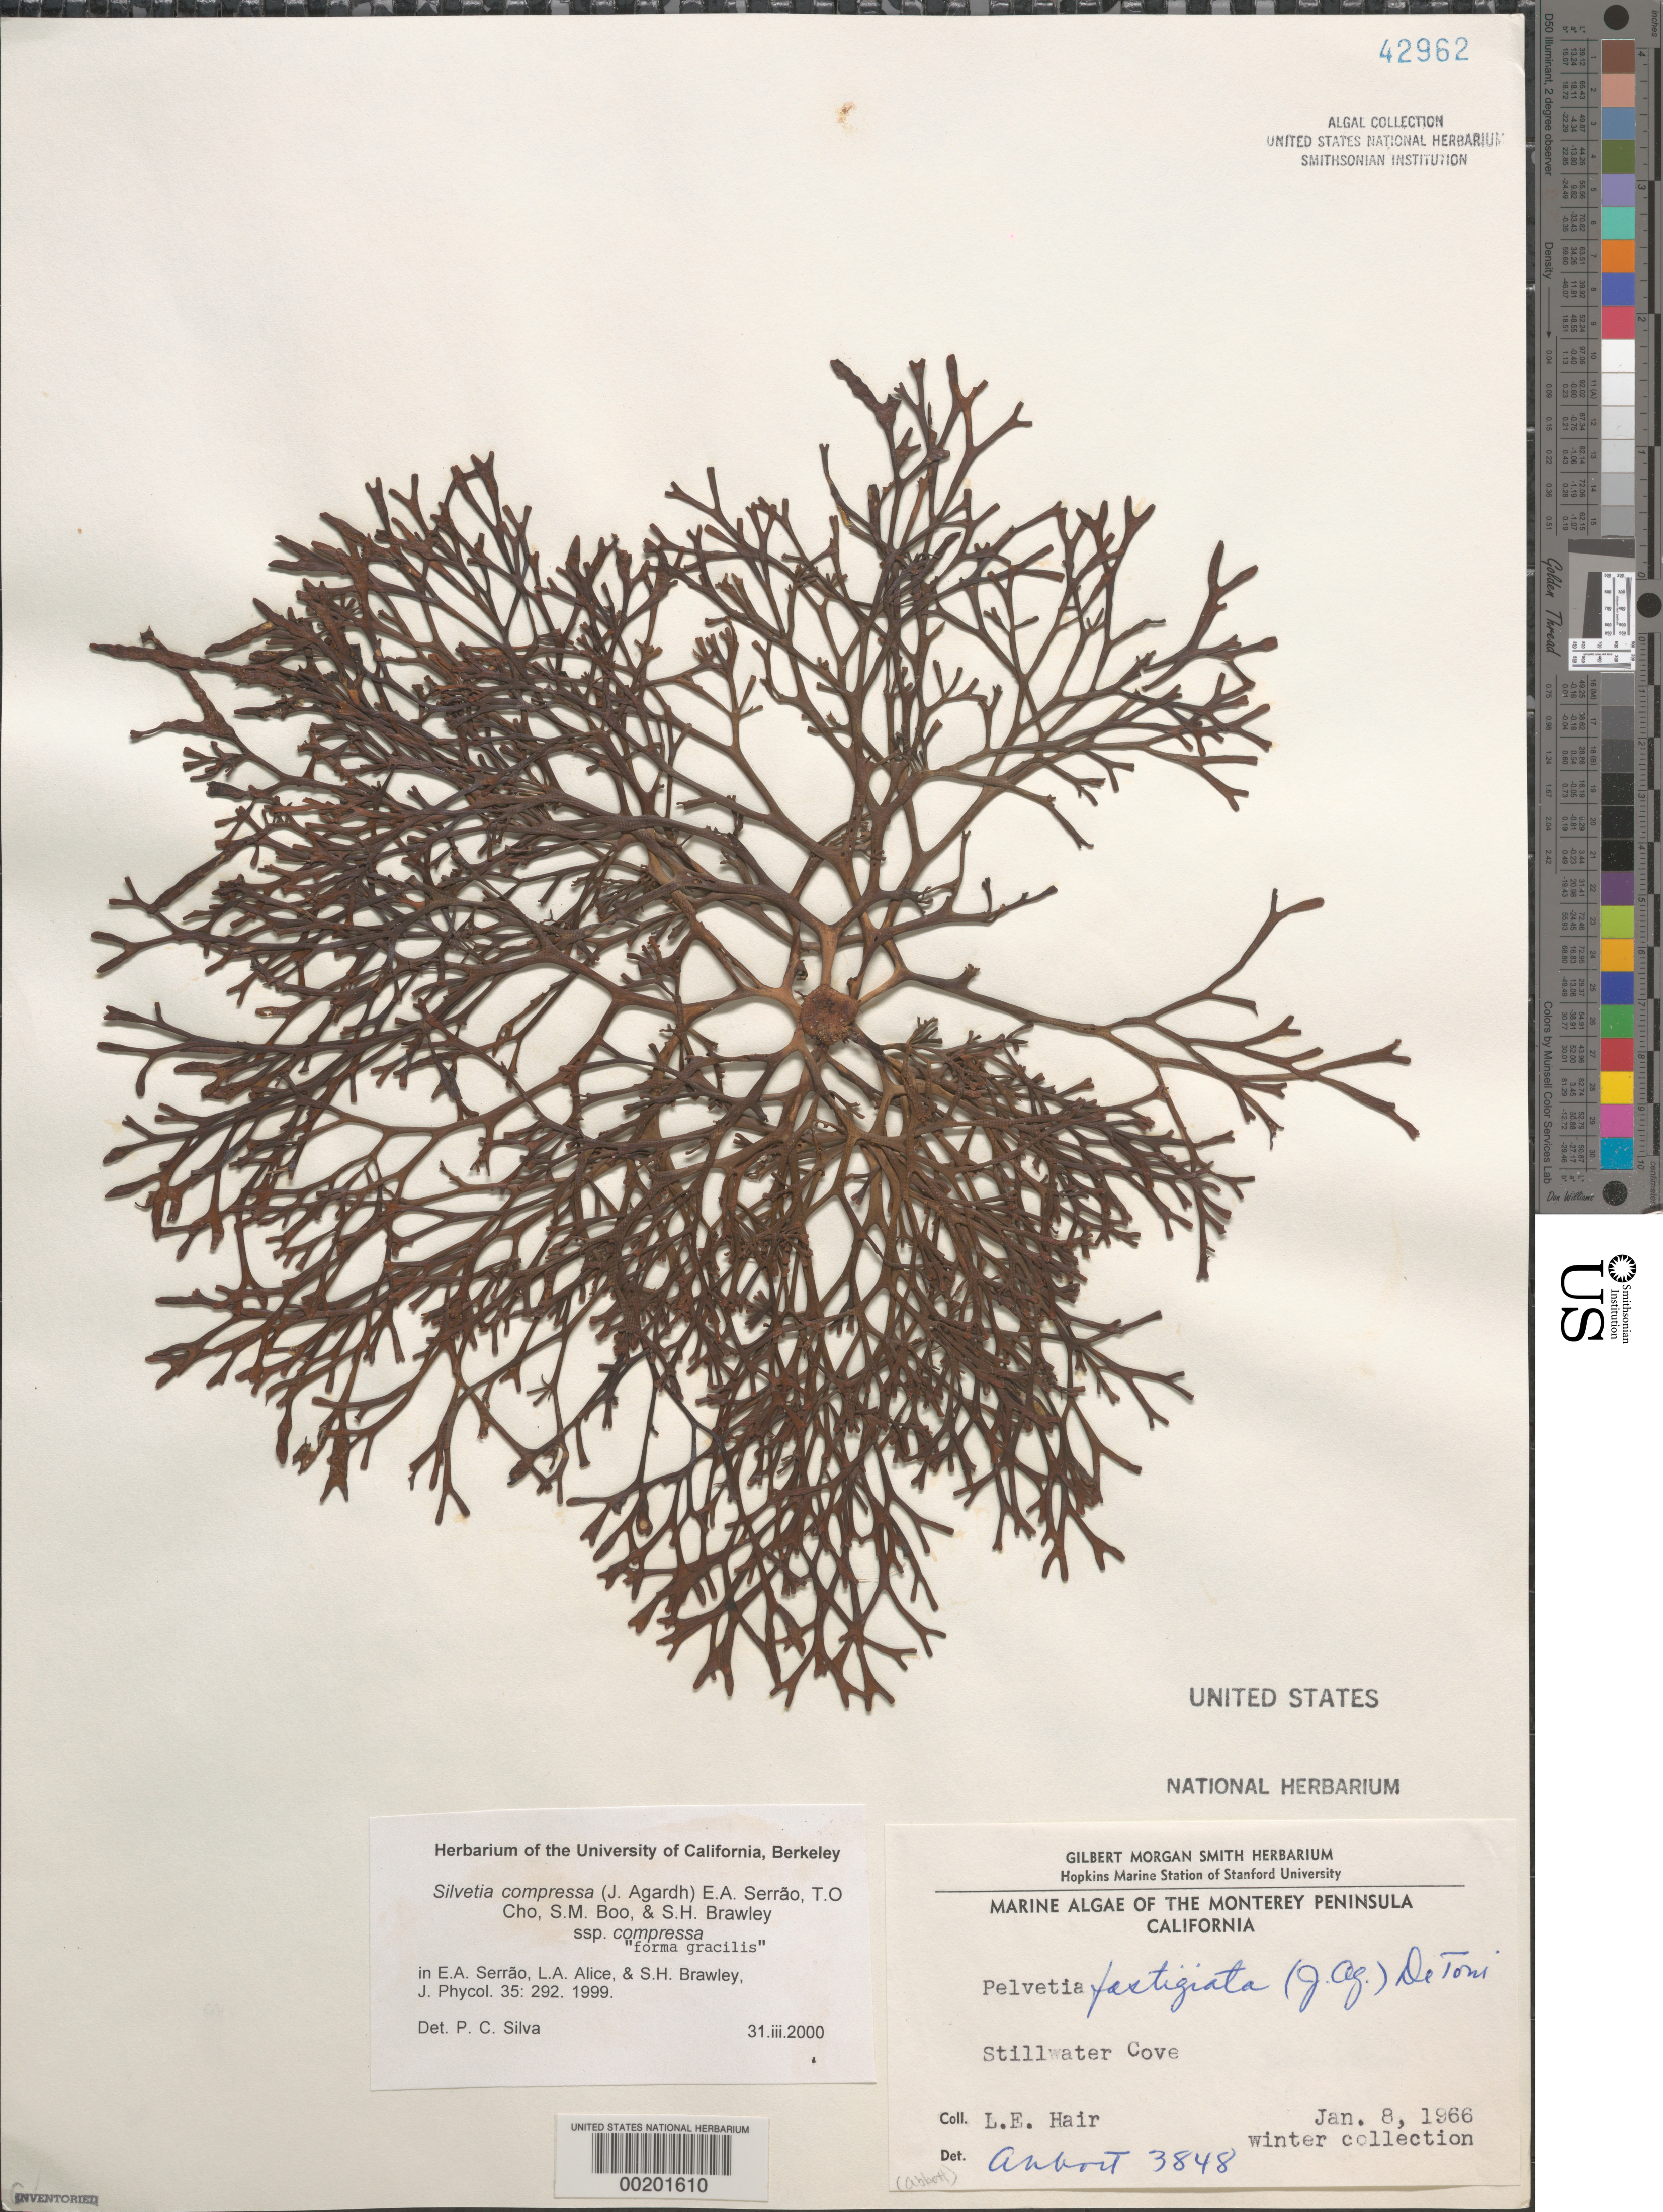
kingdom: Chromista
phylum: Ochrophyta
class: Phaeophyceae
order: Fucales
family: Fucaceae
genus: Silvetia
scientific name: Silvetia compressa subsp. compressa f. gracilis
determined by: Silva, P. C.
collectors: L. Hair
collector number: IAA 3848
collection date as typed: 08 Jan 1966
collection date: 1966-01-08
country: United States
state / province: California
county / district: Monterey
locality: Stillwater Cove, Monterey Peninsula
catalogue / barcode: US 42962